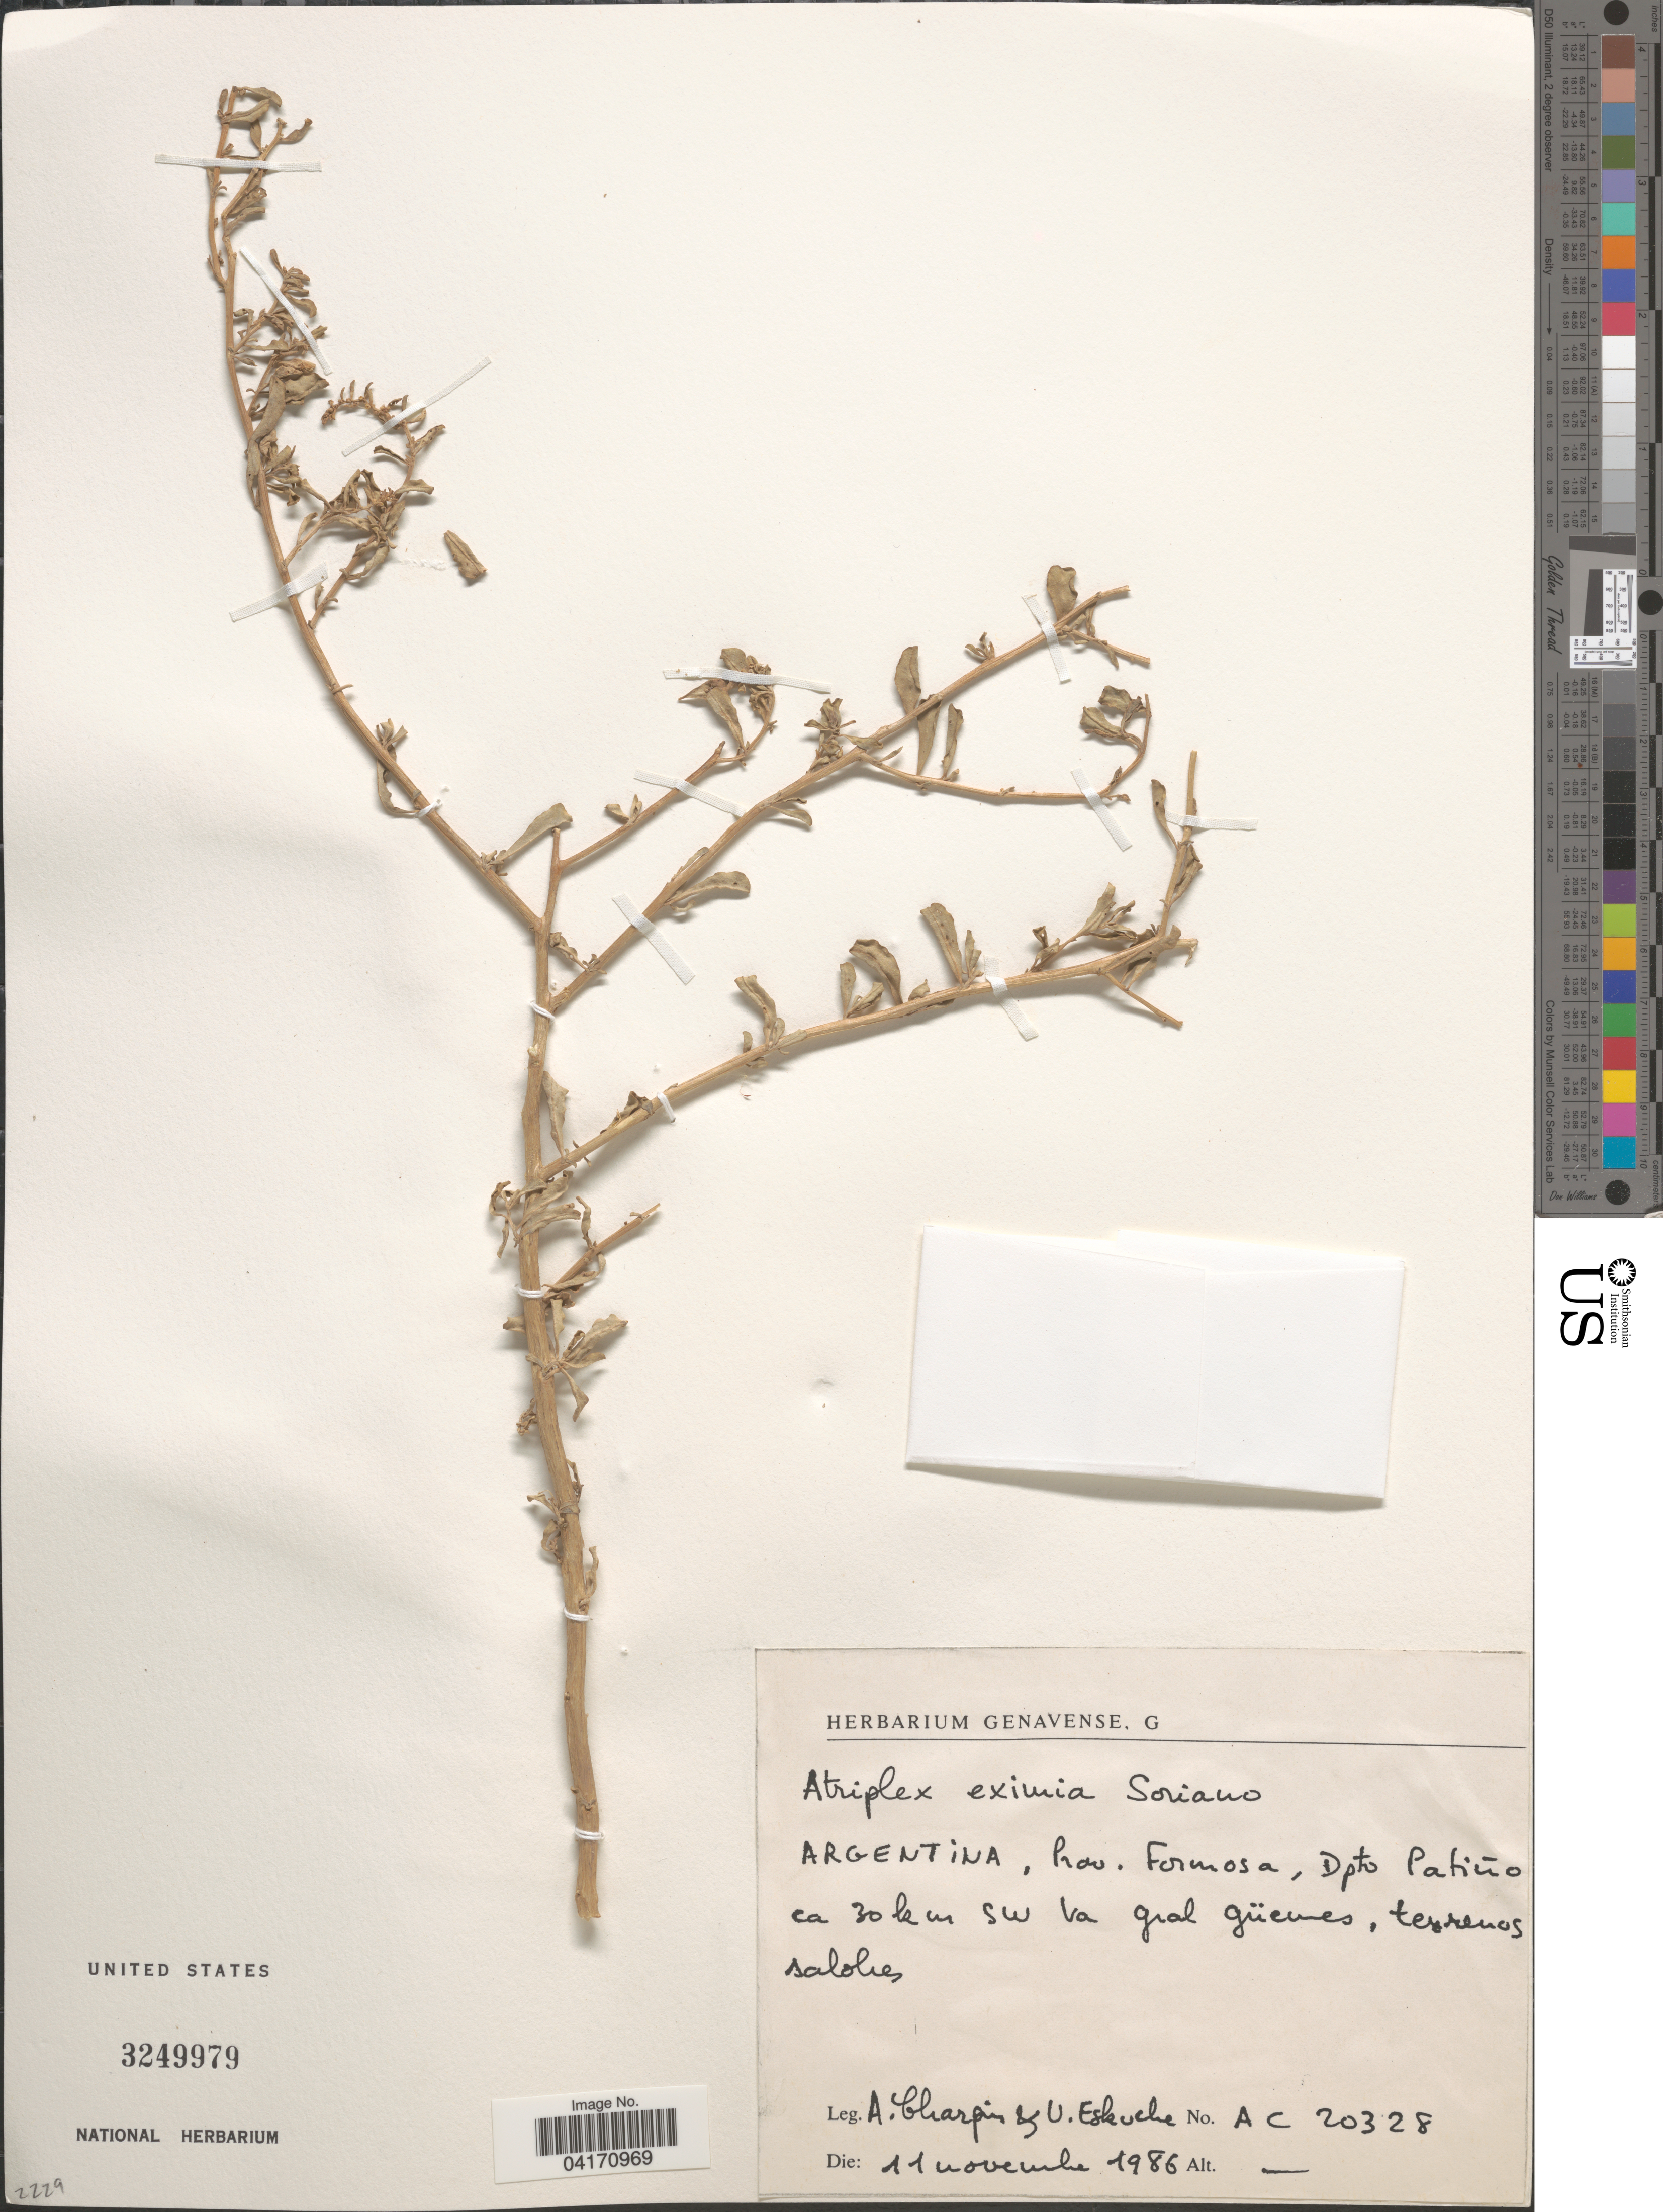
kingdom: Plantae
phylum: Tracheophyta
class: Magnoliopsida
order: Caryophyllales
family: Amaranthaceae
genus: Atriplex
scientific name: Atriplex eximia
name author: A. Soriano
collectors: A. Charpin & U. Eskuche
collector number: AC20328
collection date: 1986-11-11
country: Argentina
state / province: Formosa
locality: Dpto Patiño ca 30 km SW va Gral Güemes, terrenos sables.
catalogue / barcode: US 3249979